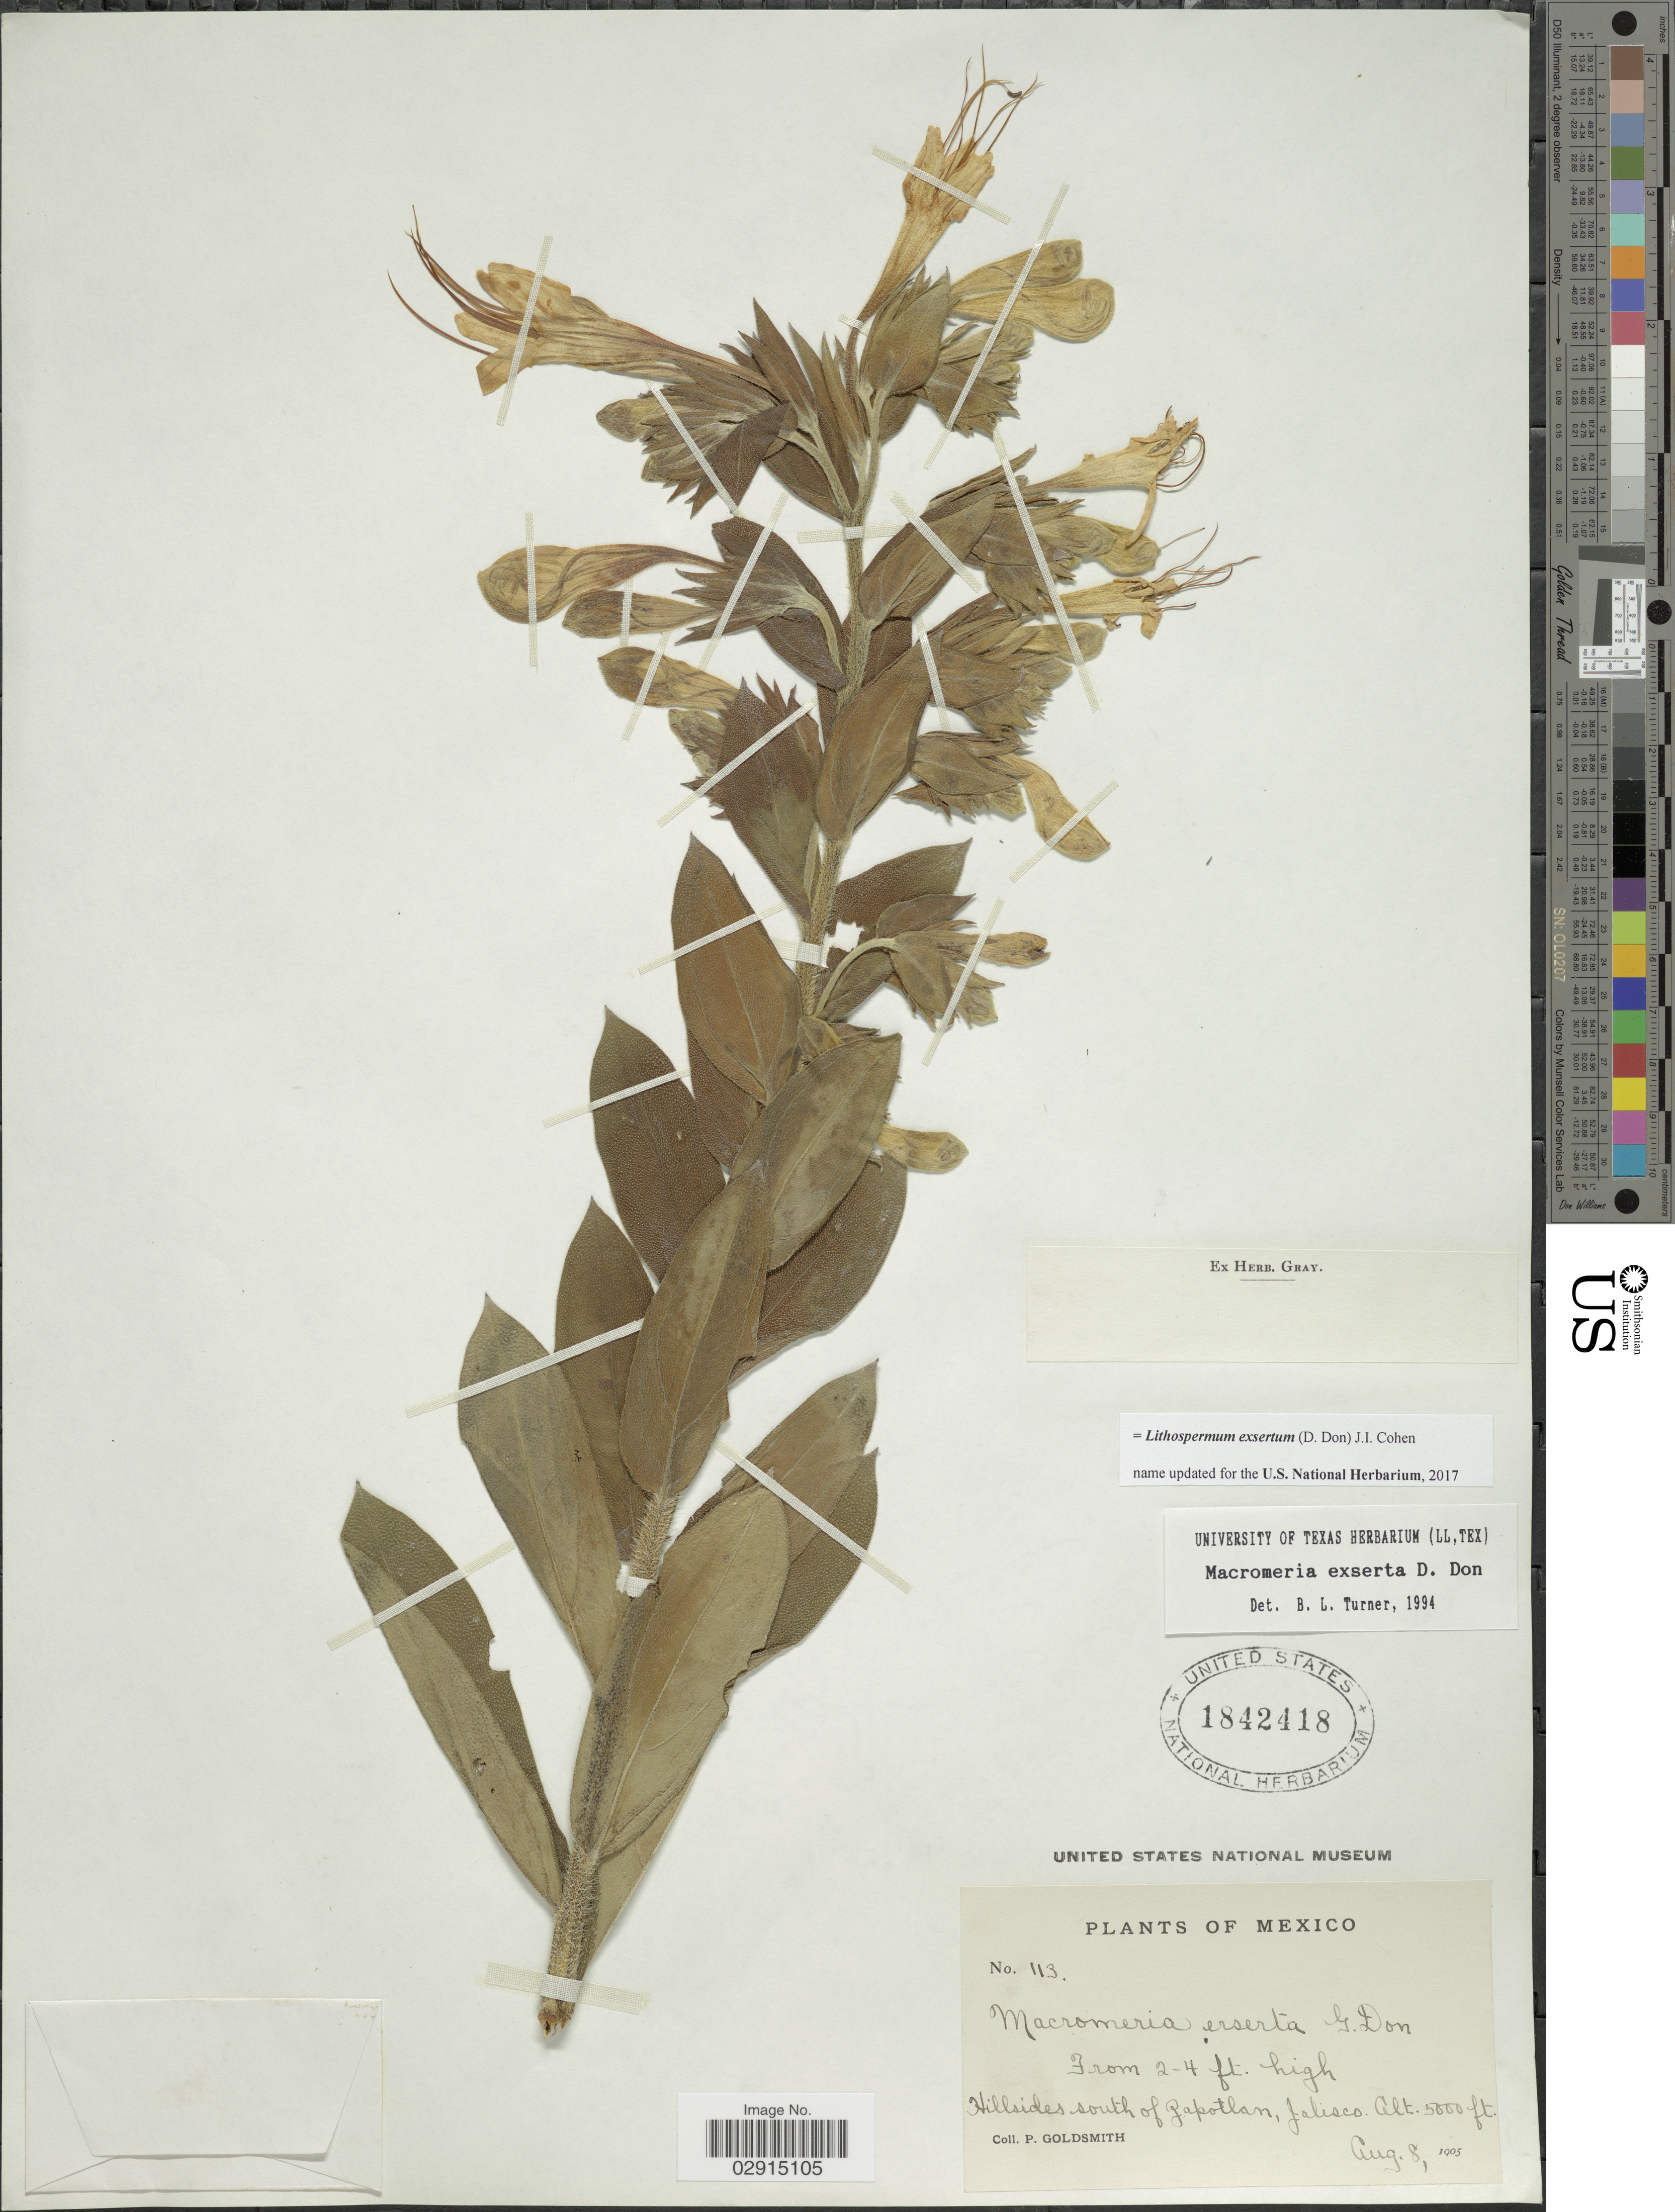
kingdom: Plantae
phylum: Tracheophyta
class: Magnoliopsida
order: Boraginales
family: Boraginaceae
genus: Lithospermum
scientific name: Lithospermum exsertum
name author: (D. Don) Cohen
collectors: P. Goldsmith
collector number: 113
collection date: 1905-08-08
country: Mexico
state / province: Jalisco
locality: Hillsides south of Zapotlan.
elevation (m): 1524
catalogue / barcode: US 1842418